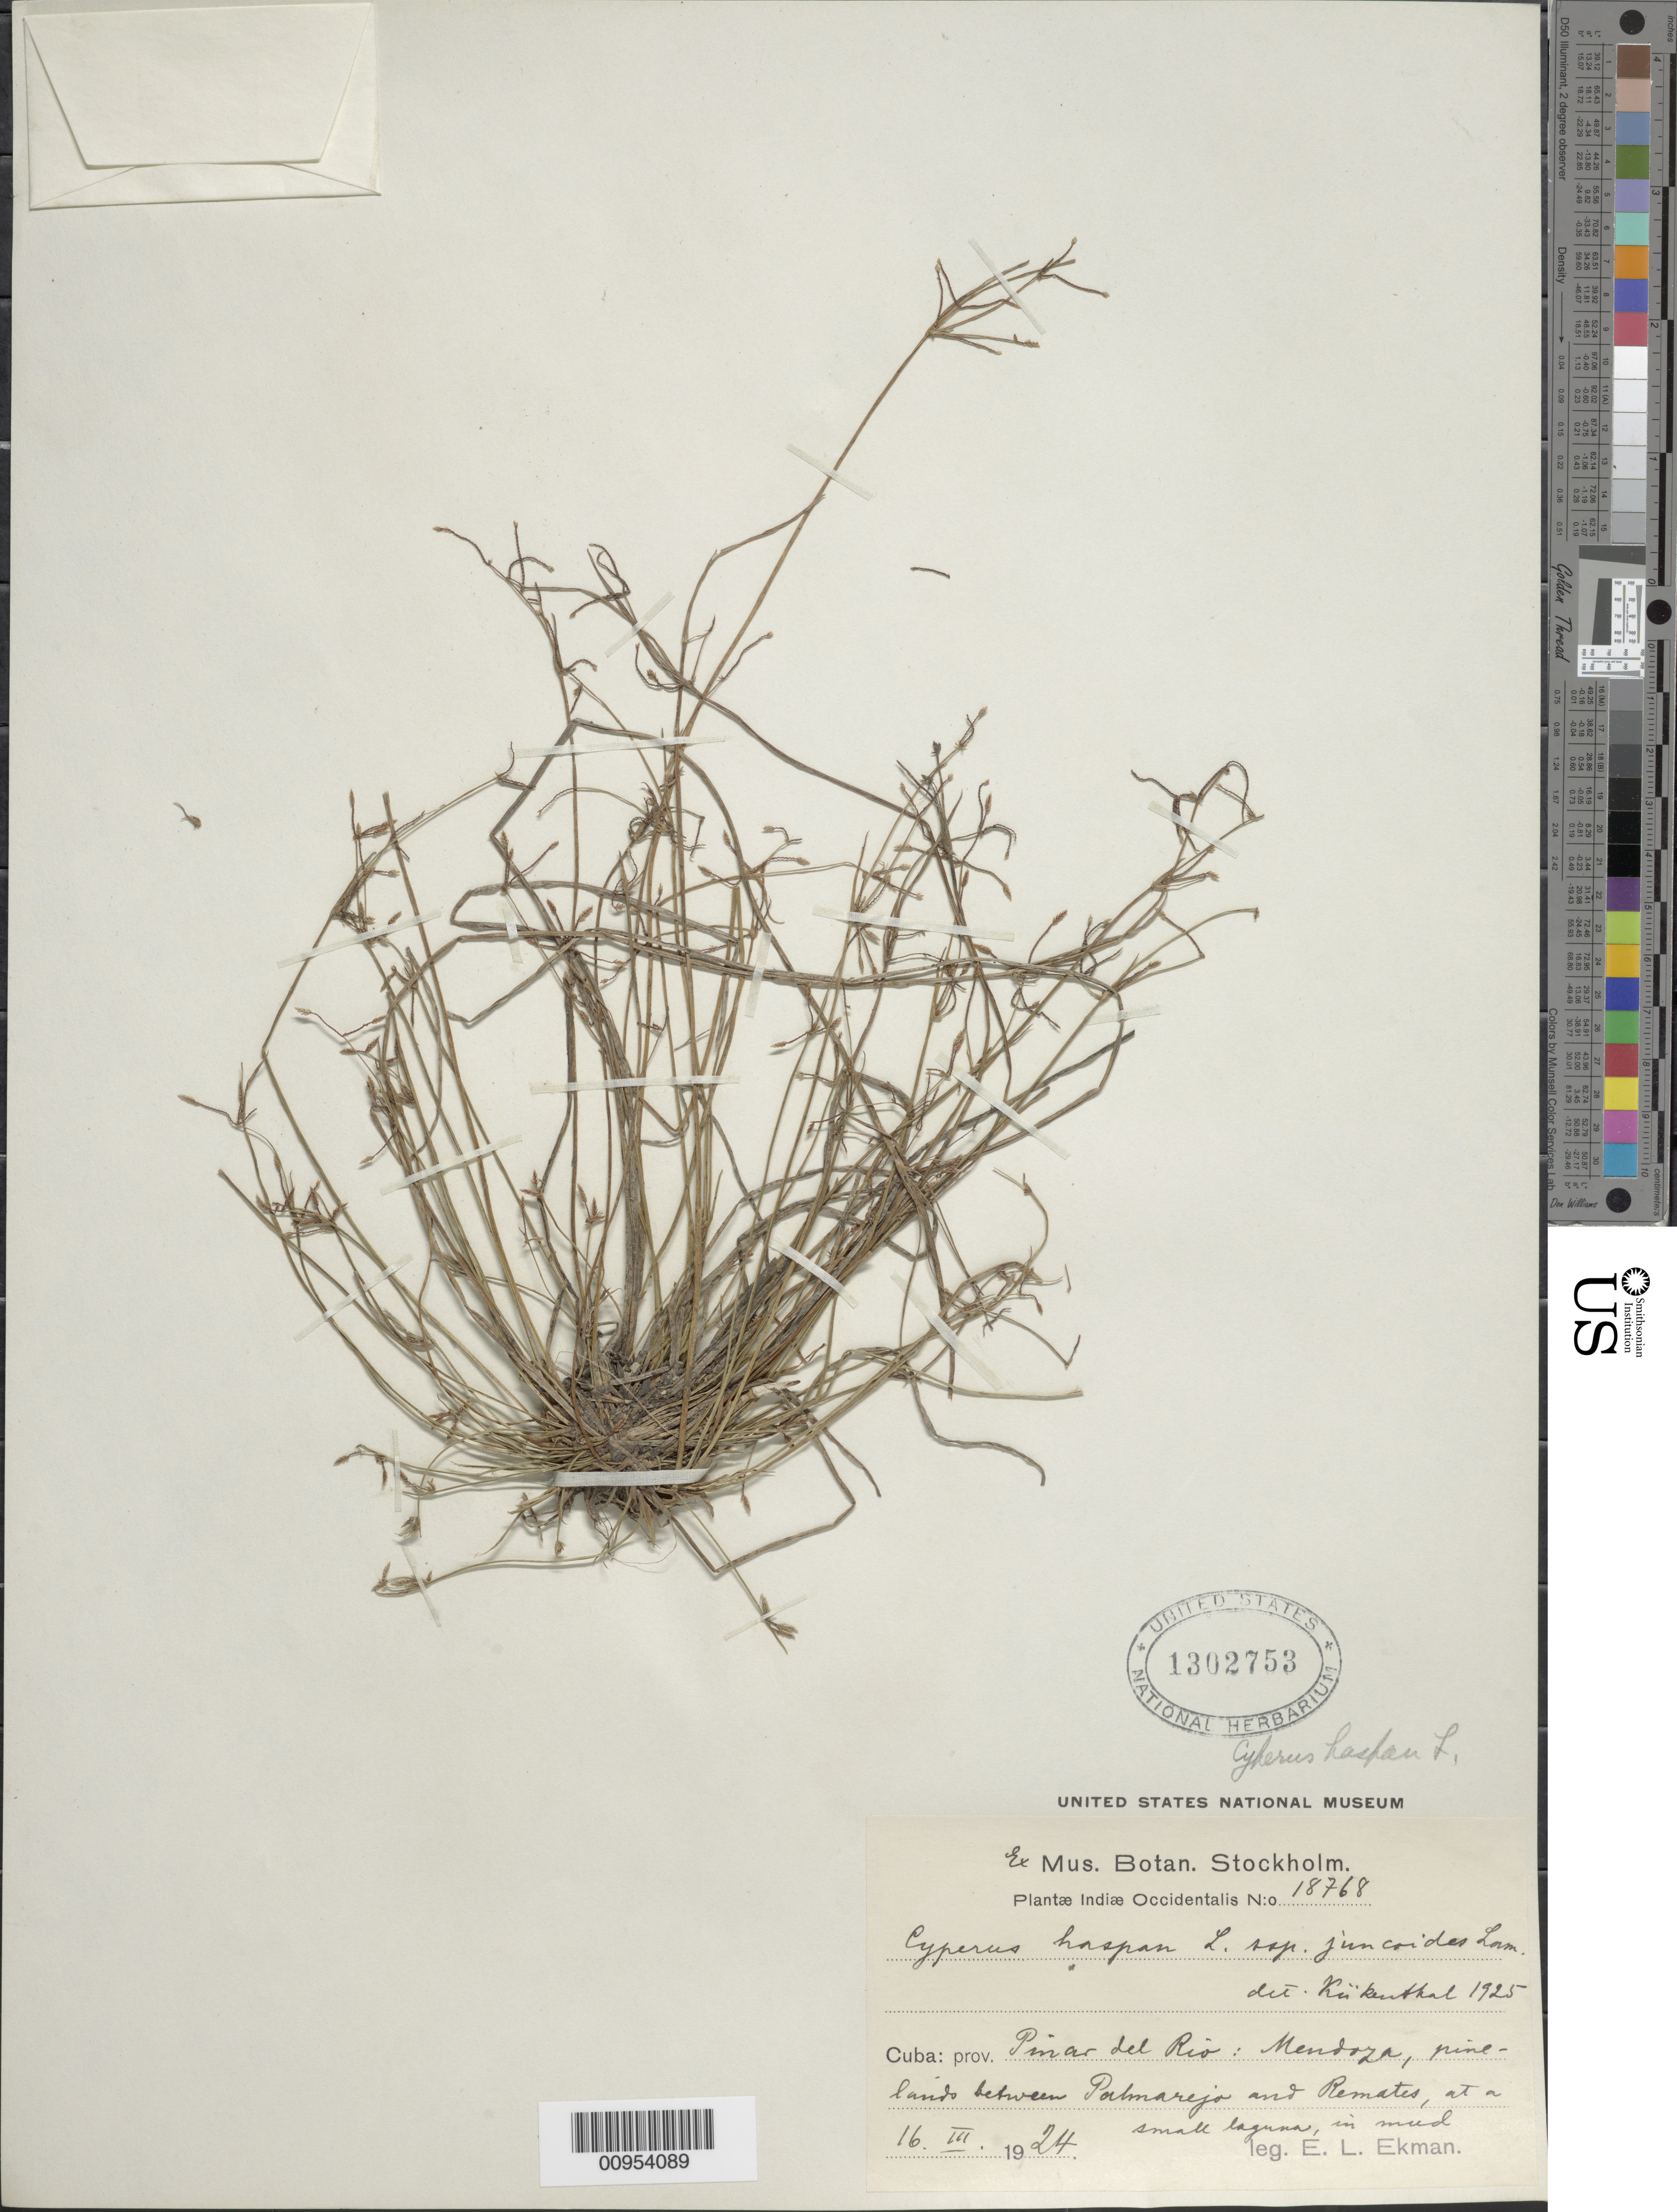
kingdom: Plantae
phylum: Tracheophyta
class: Liliopsida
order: Poales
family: Cyperaceae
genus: Cyperus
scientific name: Cyperus haspan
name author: L.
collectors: E. L. Ekman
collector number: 18768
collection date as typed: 16 Mar 1924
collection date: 1924-03-16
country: Cuba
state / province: Pinar del Rio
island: Cuba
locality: Mendoza, pinelands between Palmareja and Remates, small laguna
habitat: At a small laguna, in mud in pinelands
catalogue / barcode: US 1302753